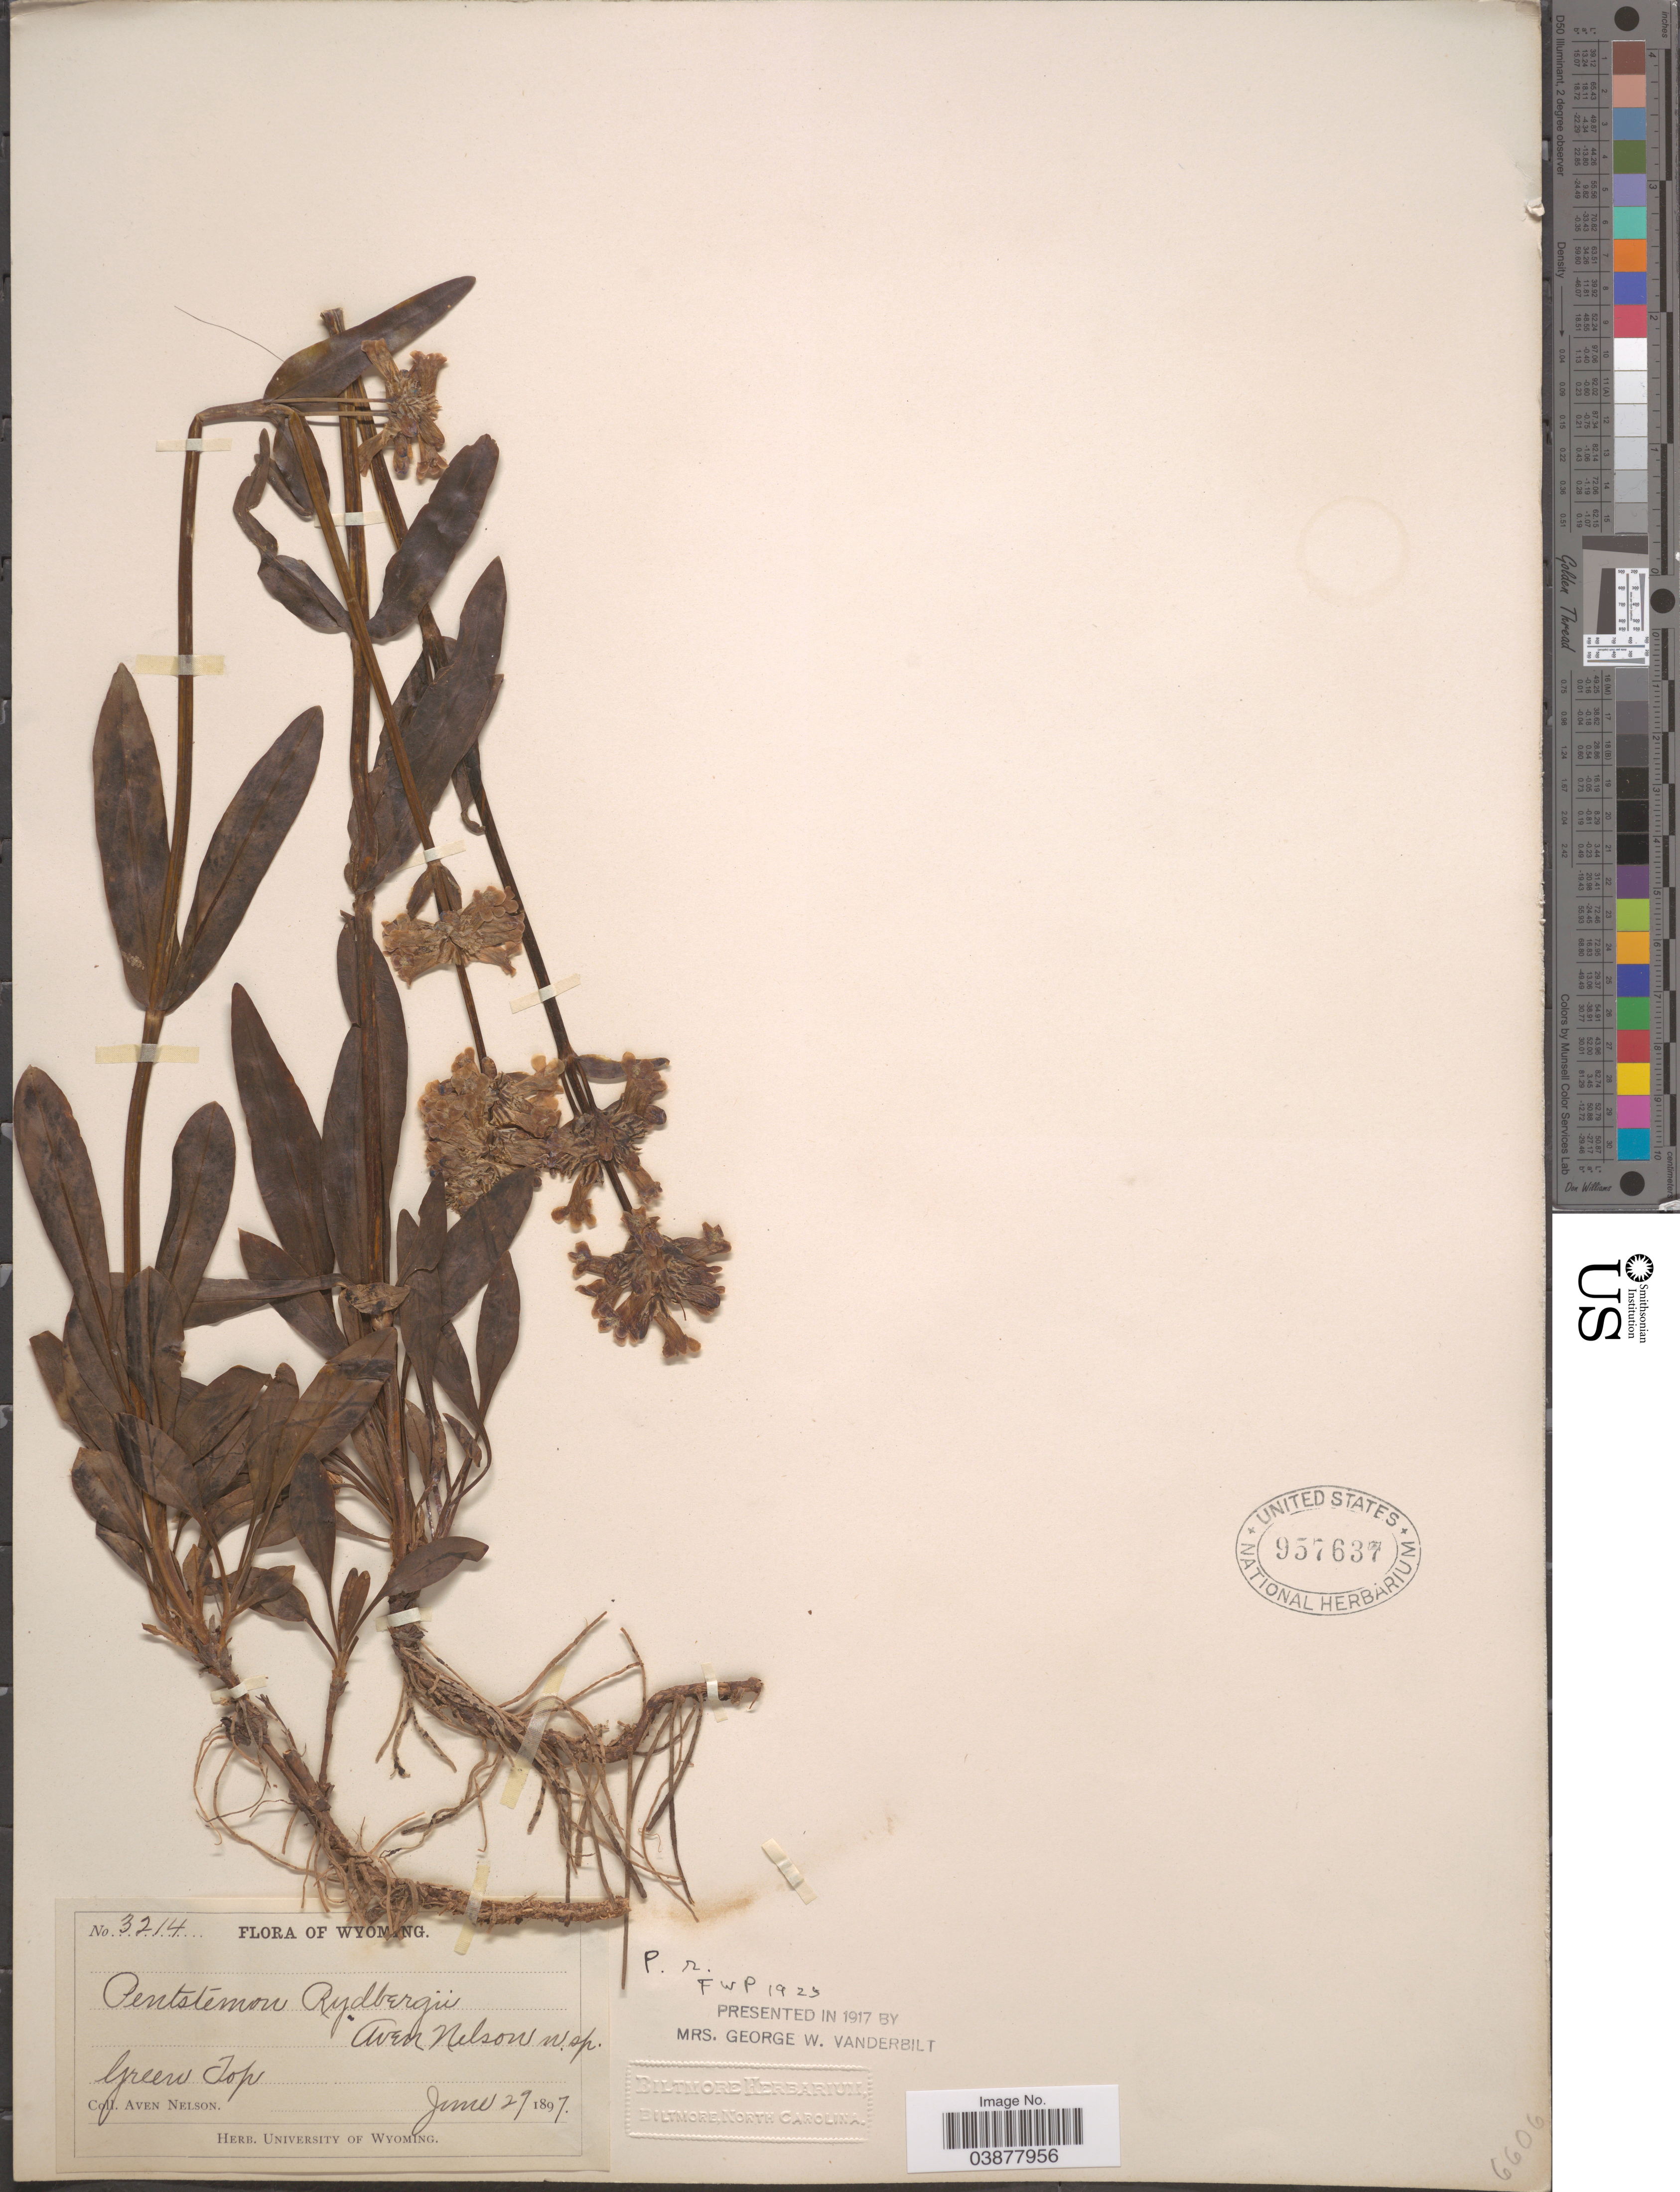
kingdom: Plantae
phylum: Tracheophyta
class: Magnoliopsida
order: Lamiales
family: Plantaginaceae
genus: Penstemon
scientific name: Penstemon rydbergii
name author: A. Nelson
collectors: A. Nelson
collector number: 3214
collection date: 1897-06-27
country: United States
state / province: Wyoming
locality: Green Top.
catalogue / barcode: US 957637